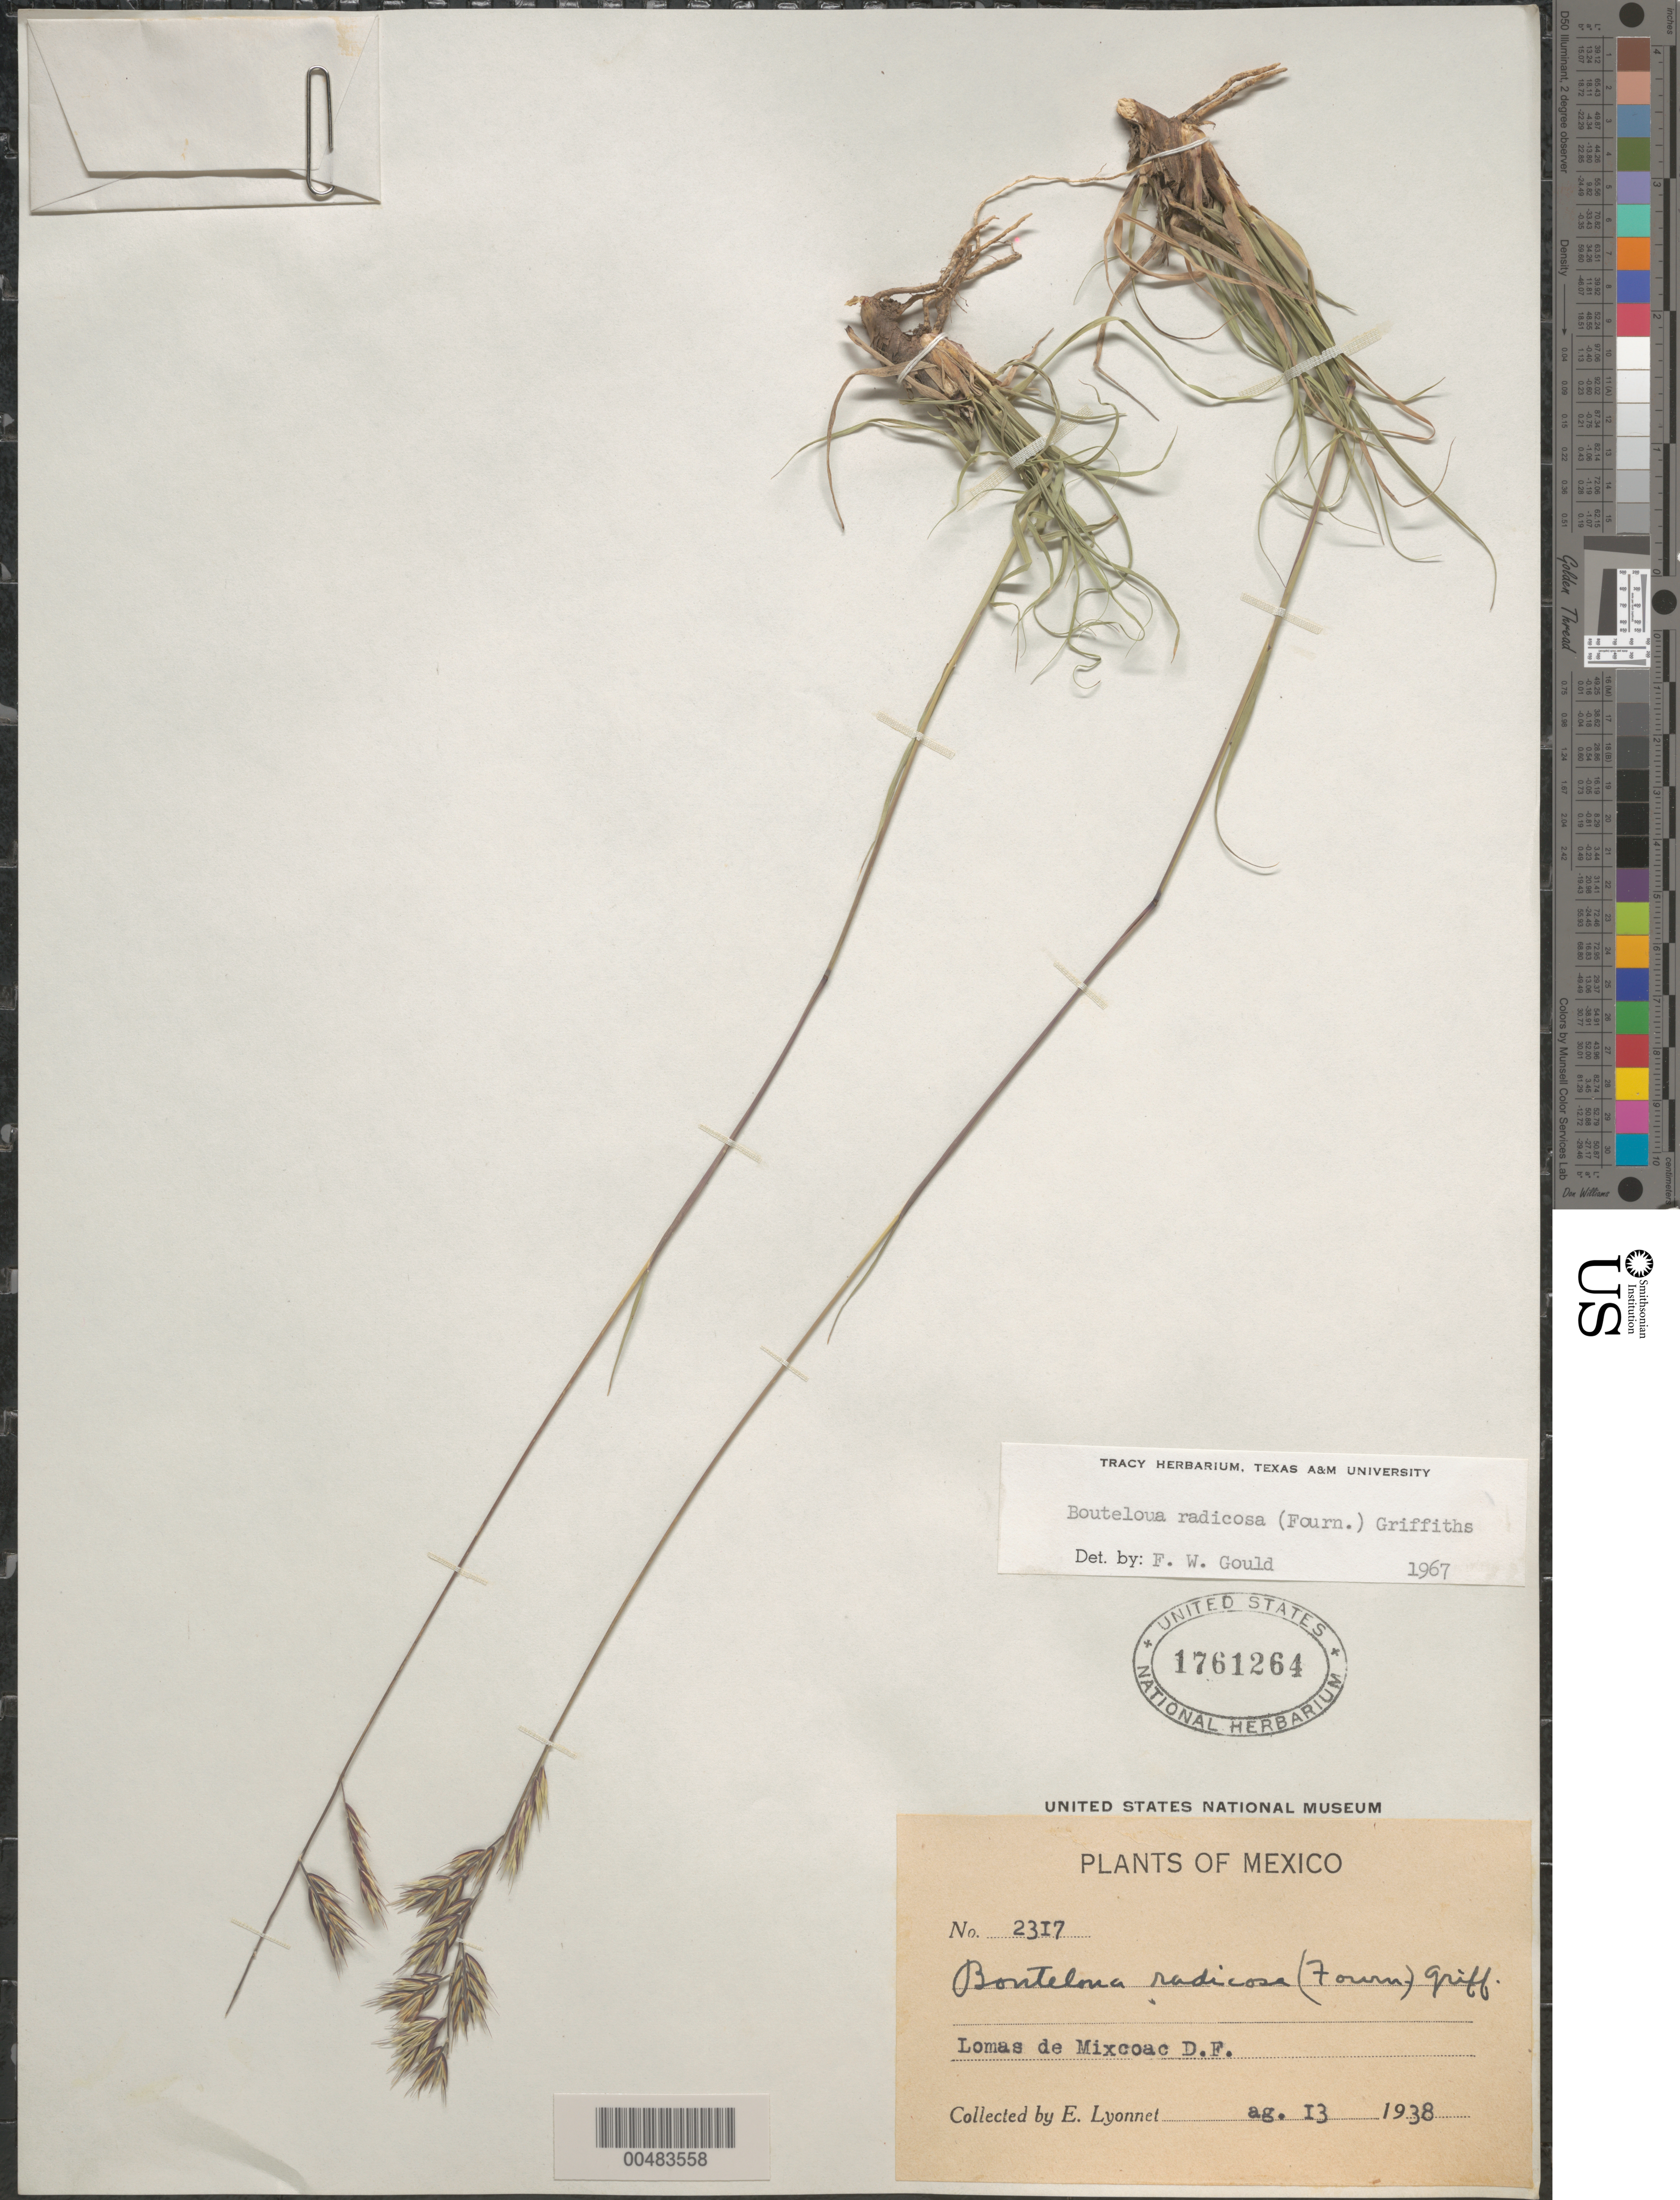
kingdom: Plantae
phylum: Tracheophyta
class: Liliopsida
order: Poales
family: Poaceae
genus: Bouteloua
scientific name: Bouteloua radicosa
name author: (E. Fourn.) Griffiths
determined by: Gould, F. W.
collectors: Bro. E. Lyonnet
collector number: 2317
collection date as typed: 13 Aug 1938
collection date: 1938-08-13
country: Mexico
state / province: Distrito Federal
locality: Lomas de Mixcoac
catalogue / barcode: US 1761264